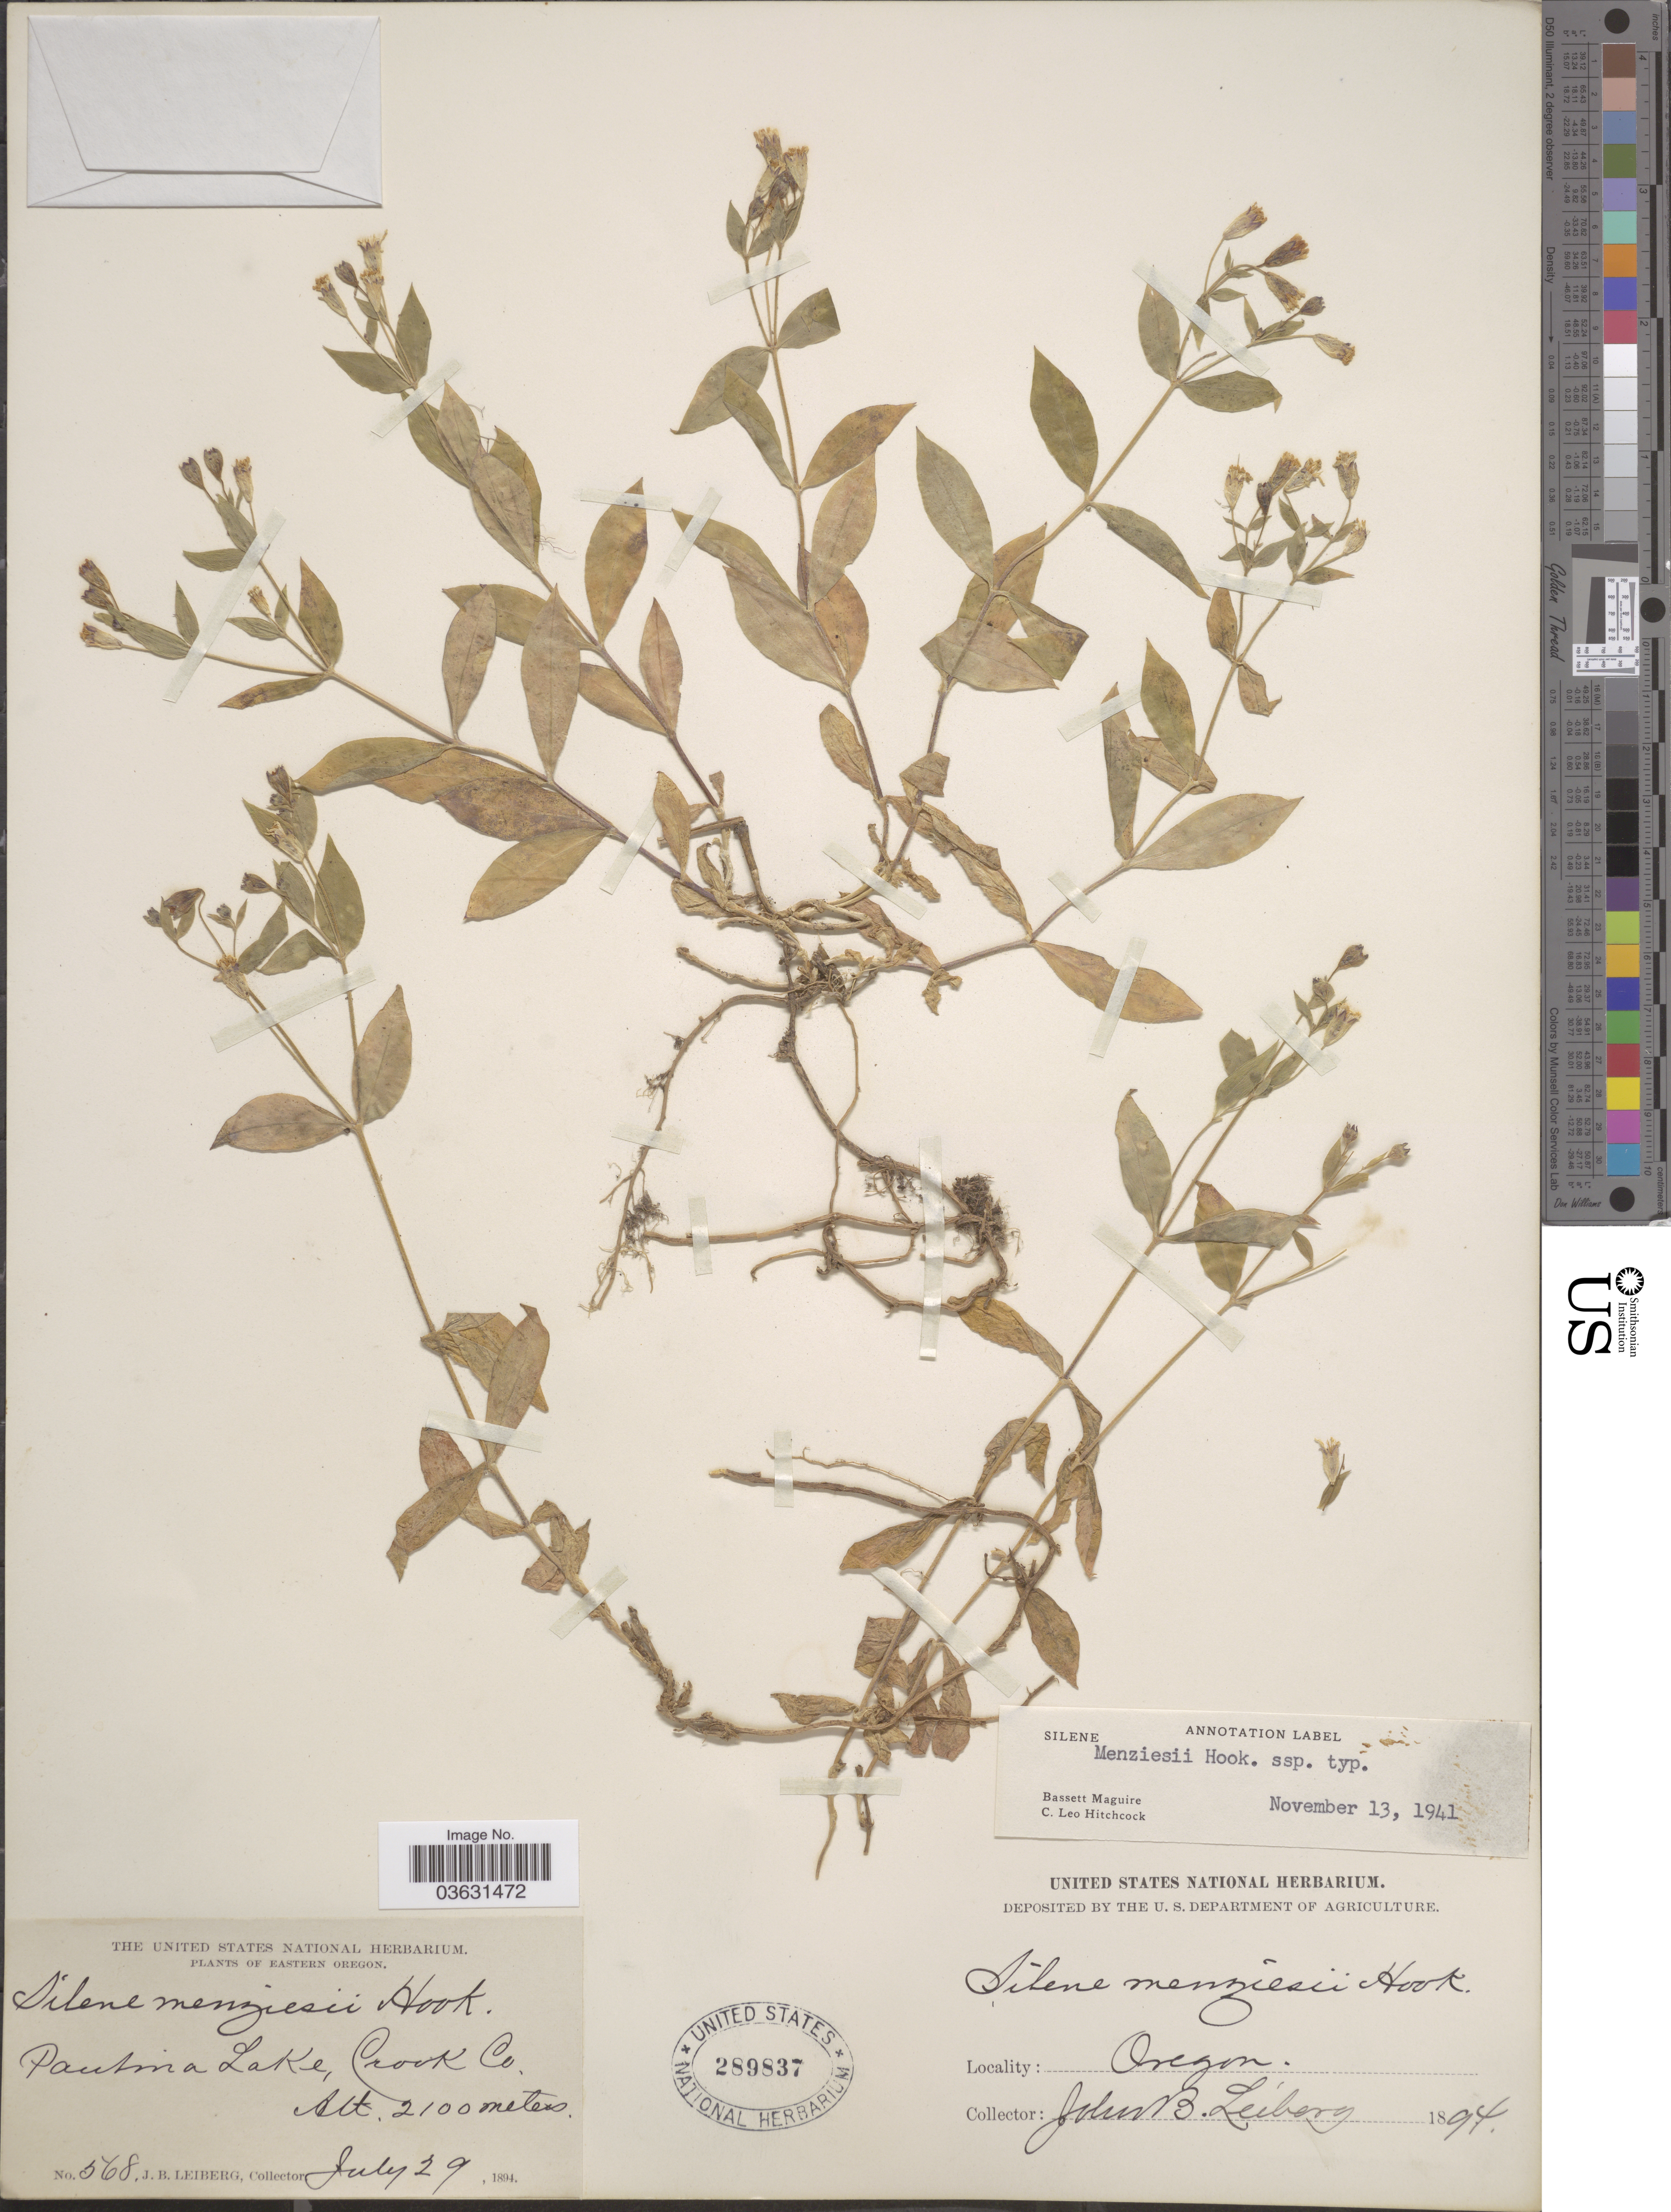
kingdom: Plantae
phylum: Tracheophyta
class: Magnoliopsida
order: Caryophyllales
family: Caryophyllaceae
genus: Silene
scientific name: Silene menziesii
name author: Hook.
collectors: J. B. Leiberg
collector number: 568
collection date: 1894-07-29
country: United States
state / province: Oregon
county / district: Deschutes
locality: Eastern Oregon. Paulina Lake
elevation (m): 2100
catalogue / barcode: US 289837